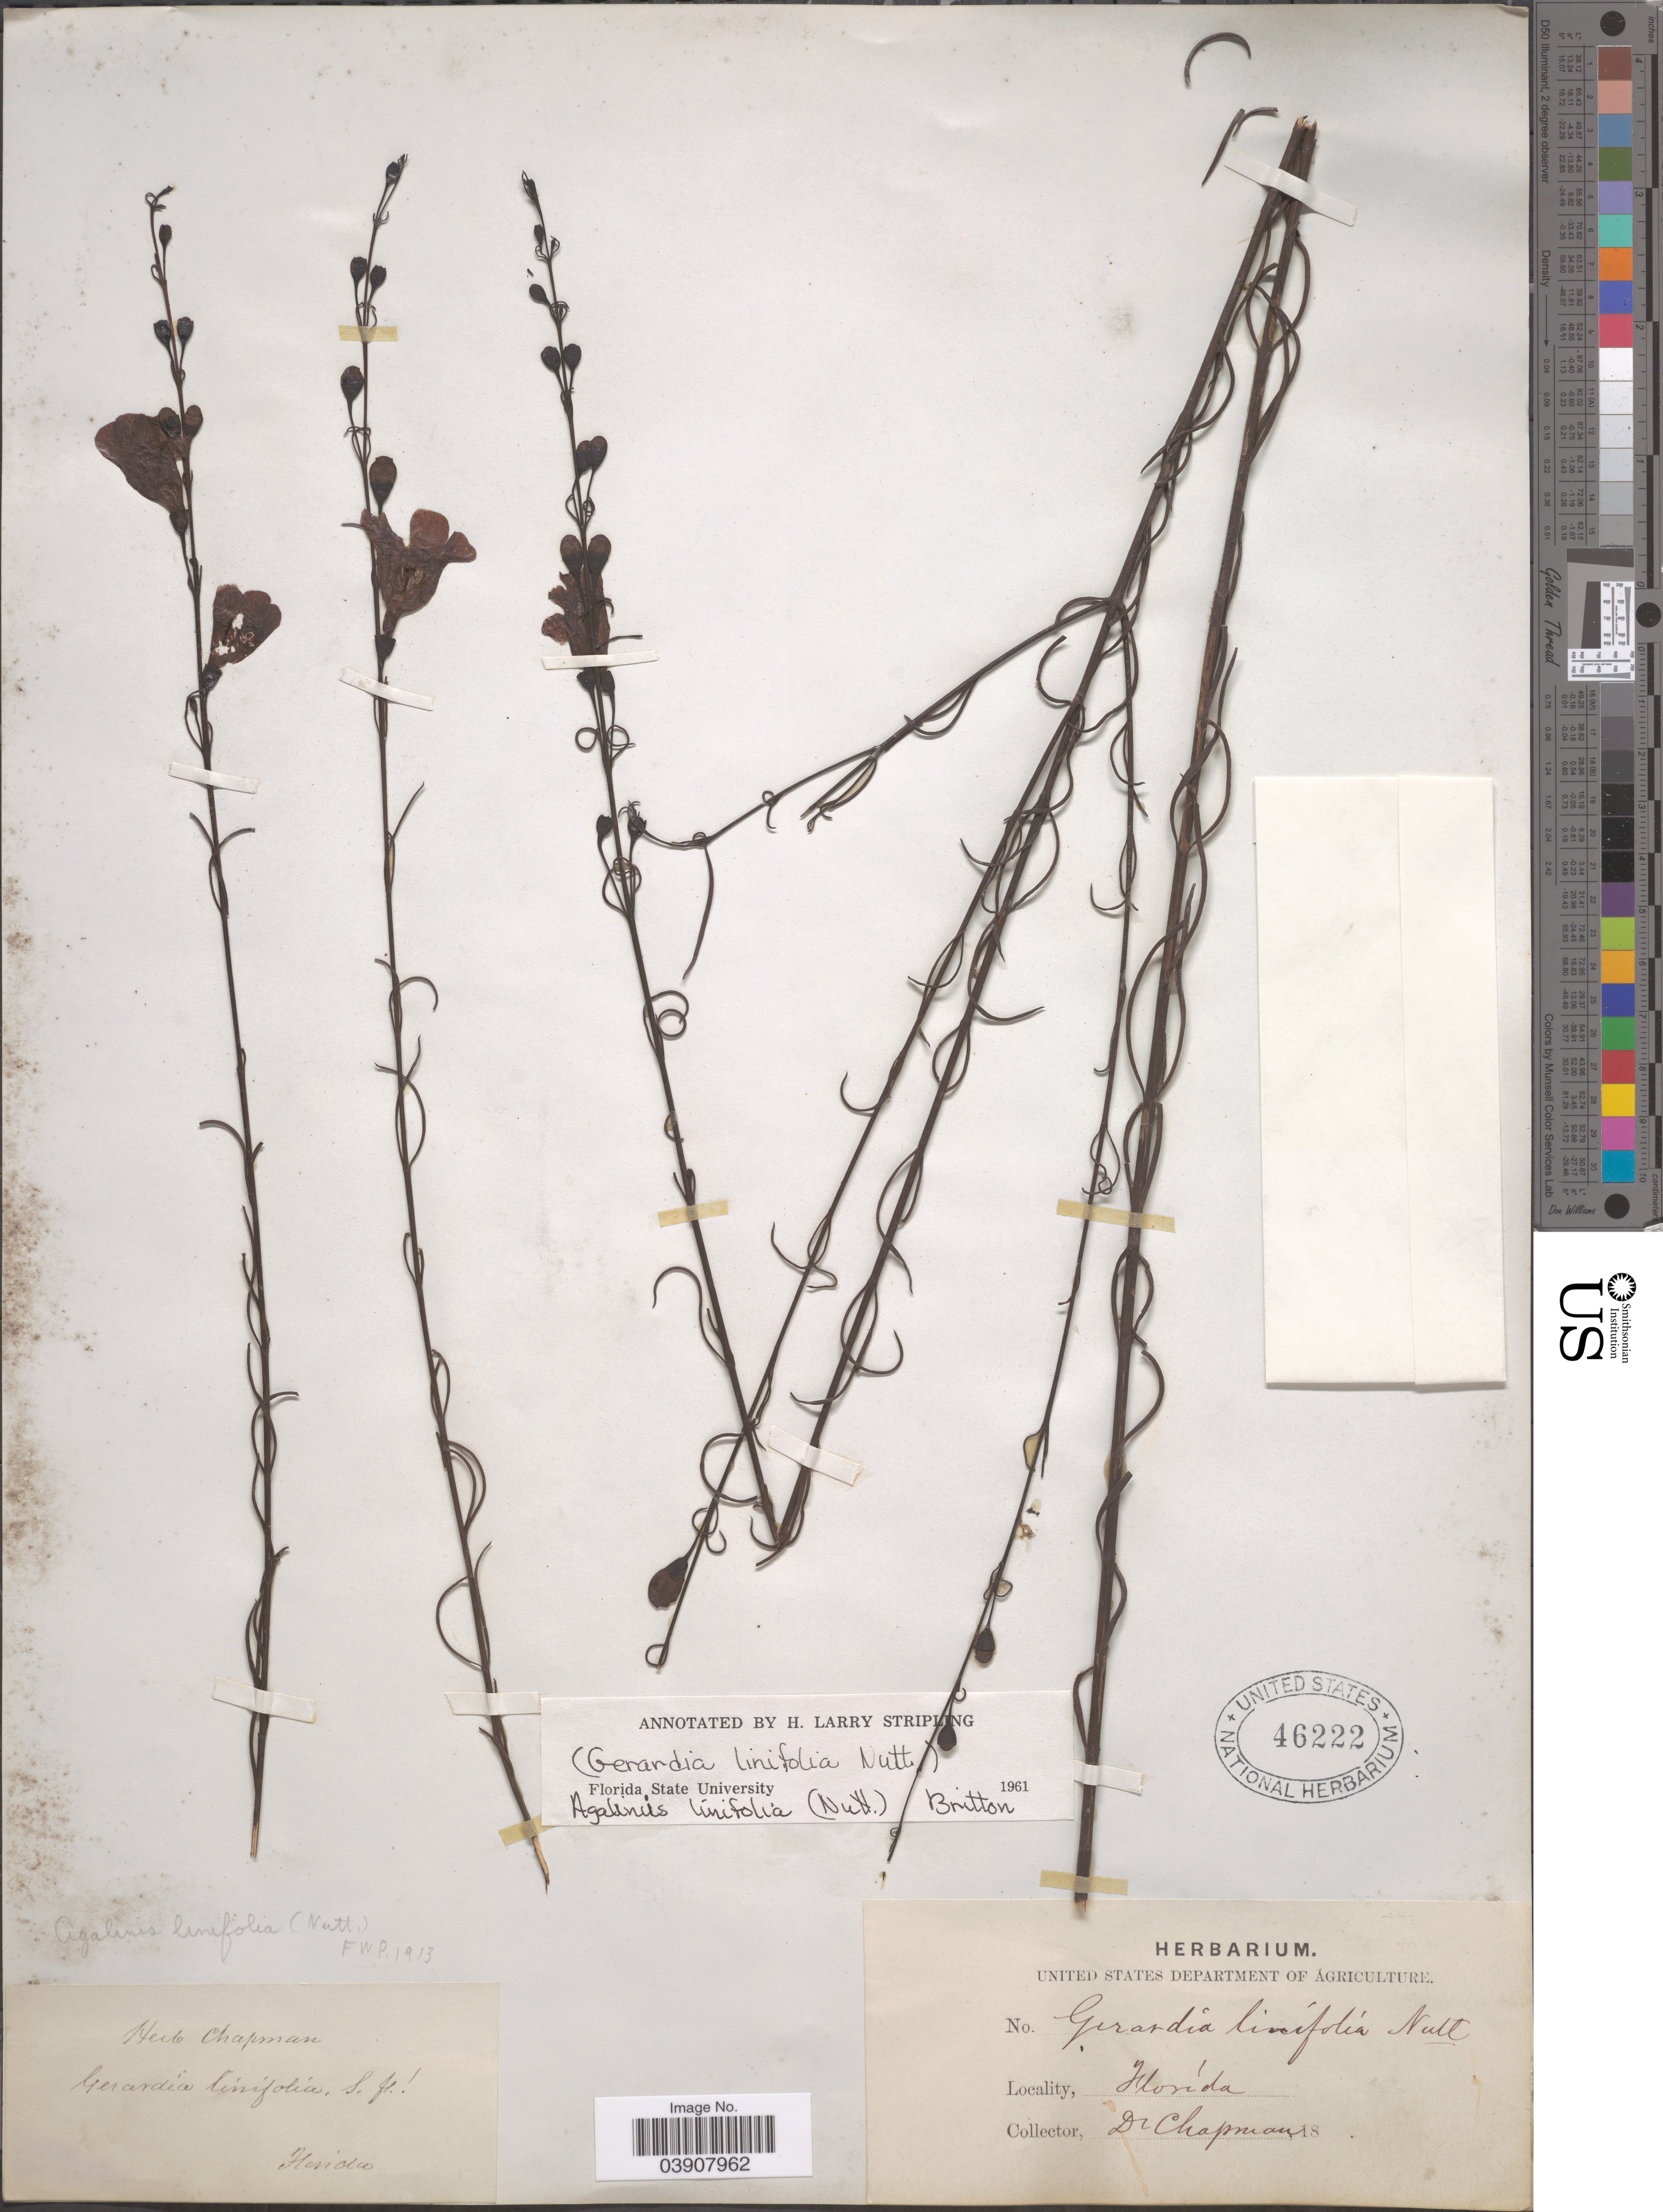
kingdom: Plantae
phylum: Tracheophyta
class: Magnoliopsida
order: Lamiales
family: Orobanchaceae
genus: Agalinis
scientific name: Agalinis linifolia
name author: (Nutt.) Britton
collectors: A. Chapman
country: United States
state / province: Florida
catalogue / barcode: US 46222